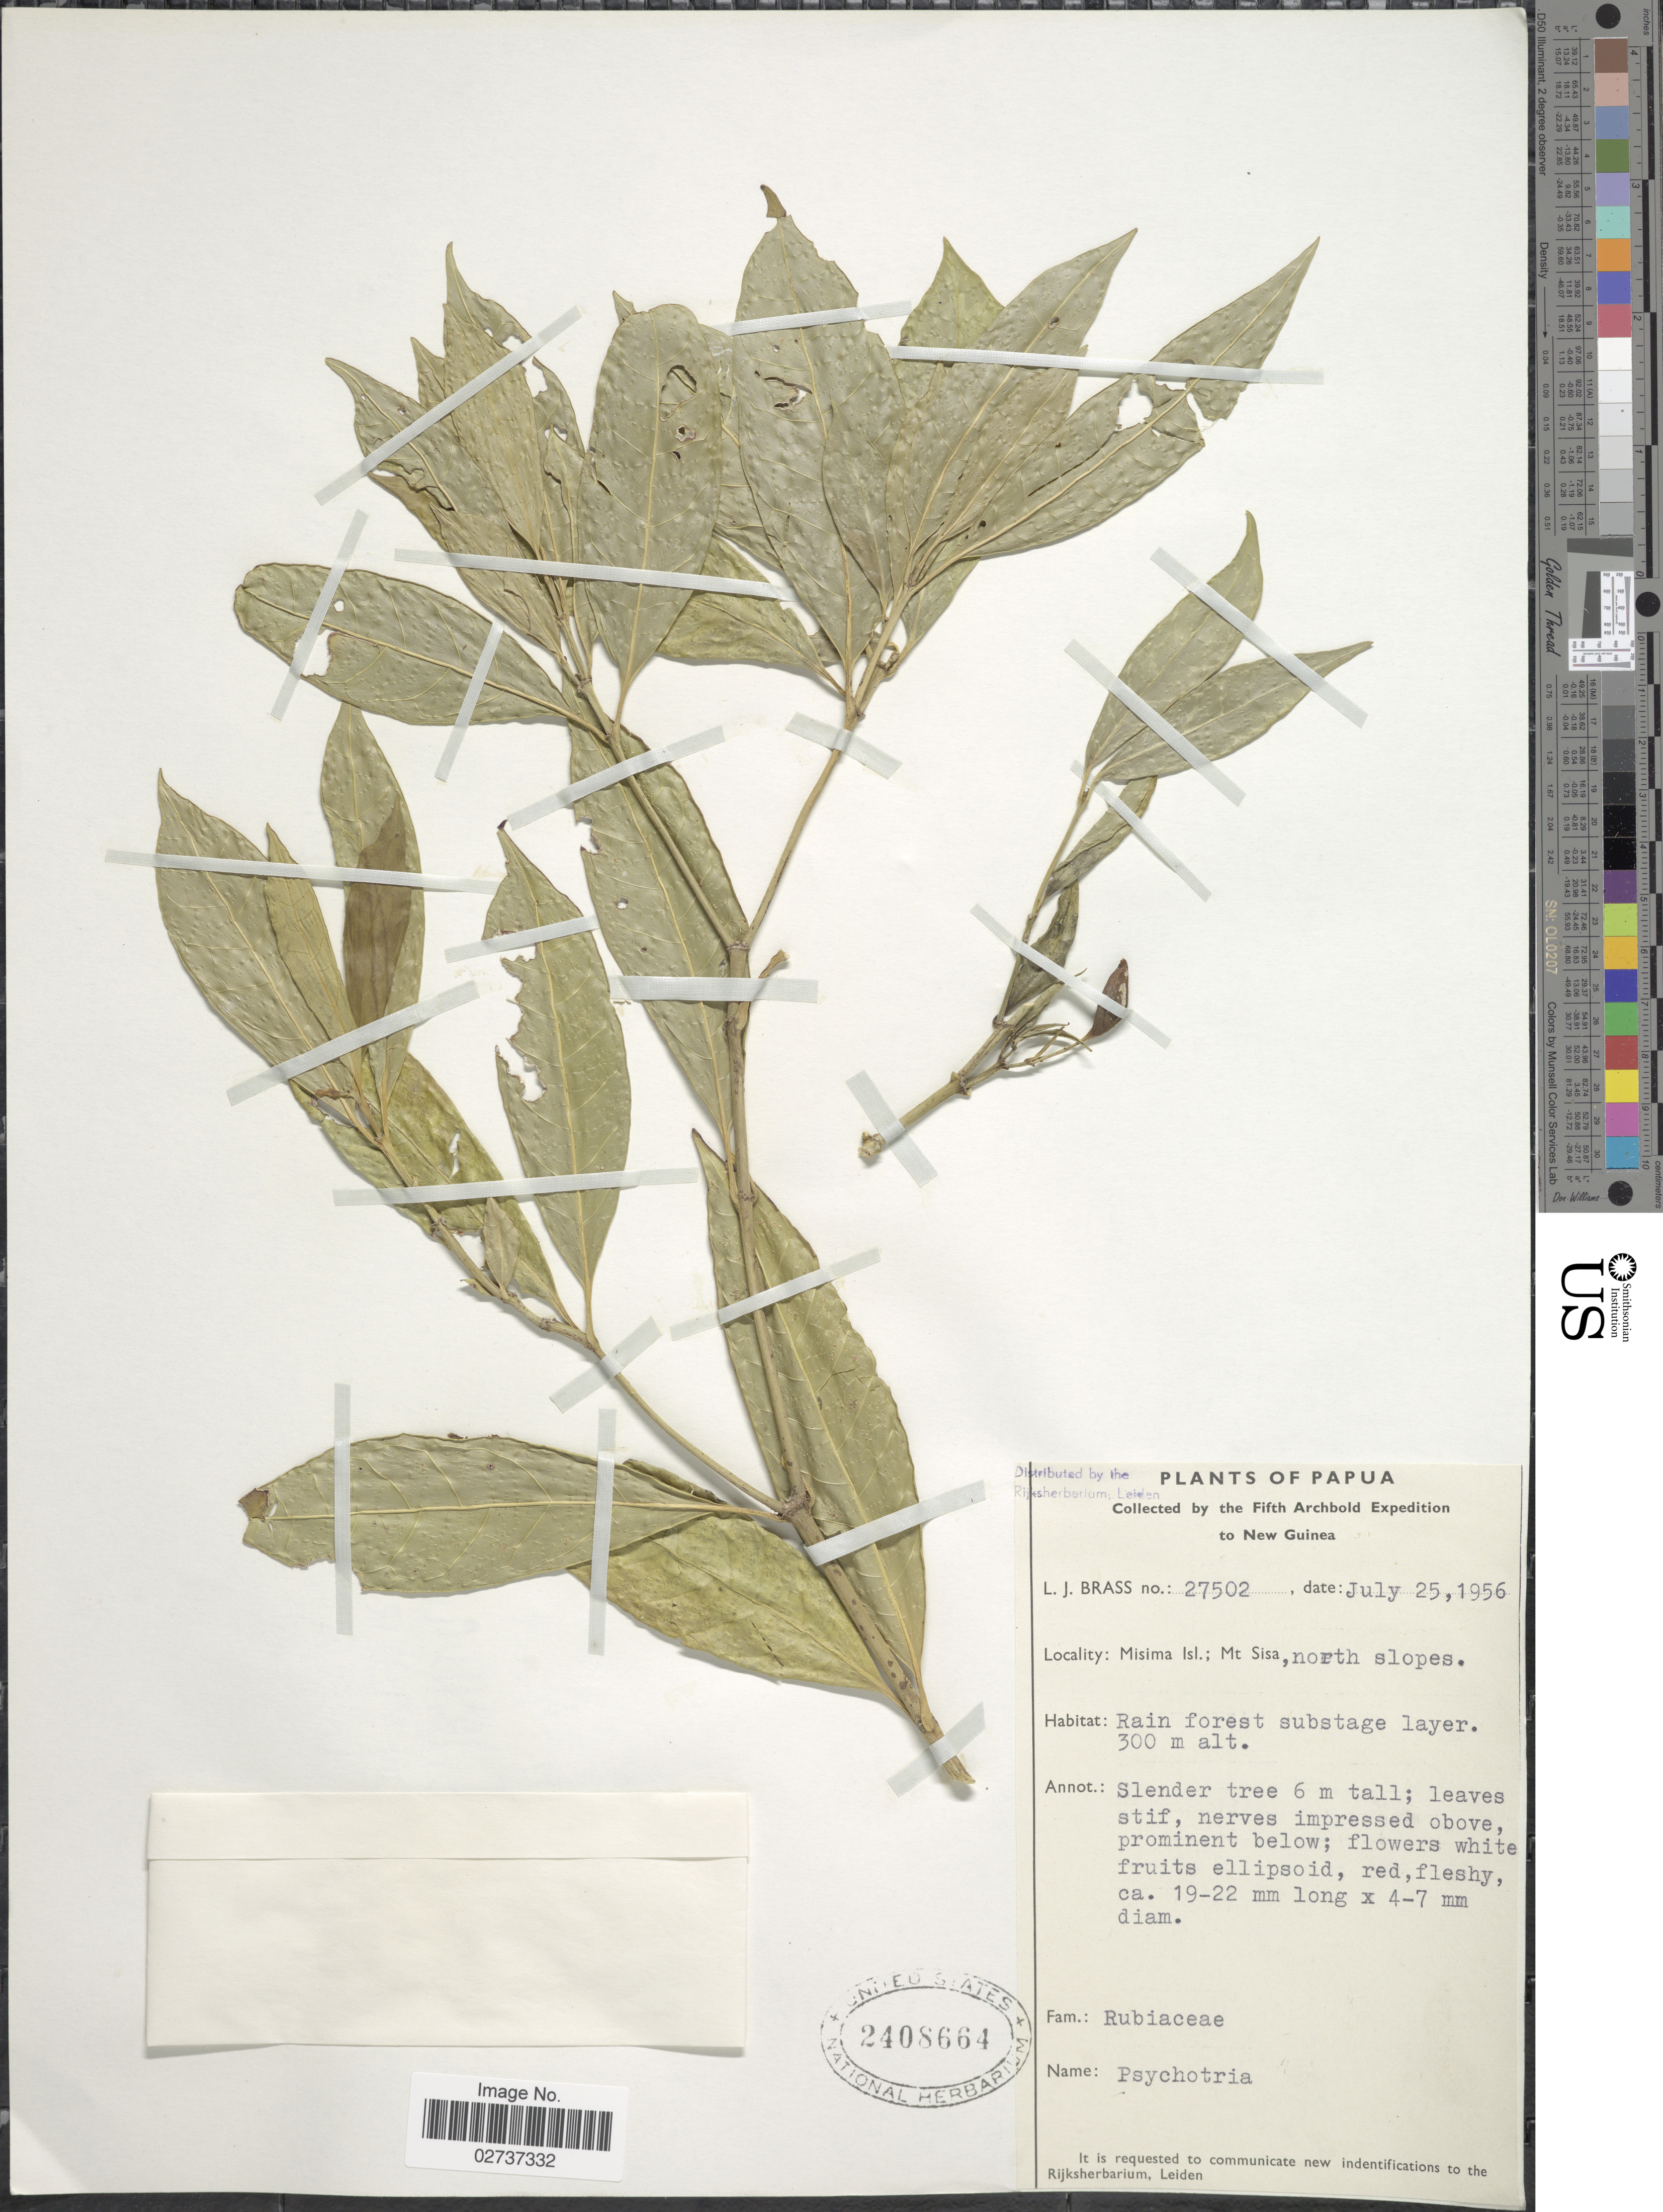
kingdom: Plantae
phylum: Tracheophyta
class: Magnoliopsida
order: Gentianales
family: Rubiaceae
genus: Psychotria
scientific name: Psychotria sp.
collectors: L. J. Brass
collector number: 27502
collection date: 1956-07-25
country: Papua New Guinea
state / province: Milne Bay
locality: Papua. Misima Isl., Mt Sisa, north slopes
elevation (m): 300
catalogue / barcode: US 2408664